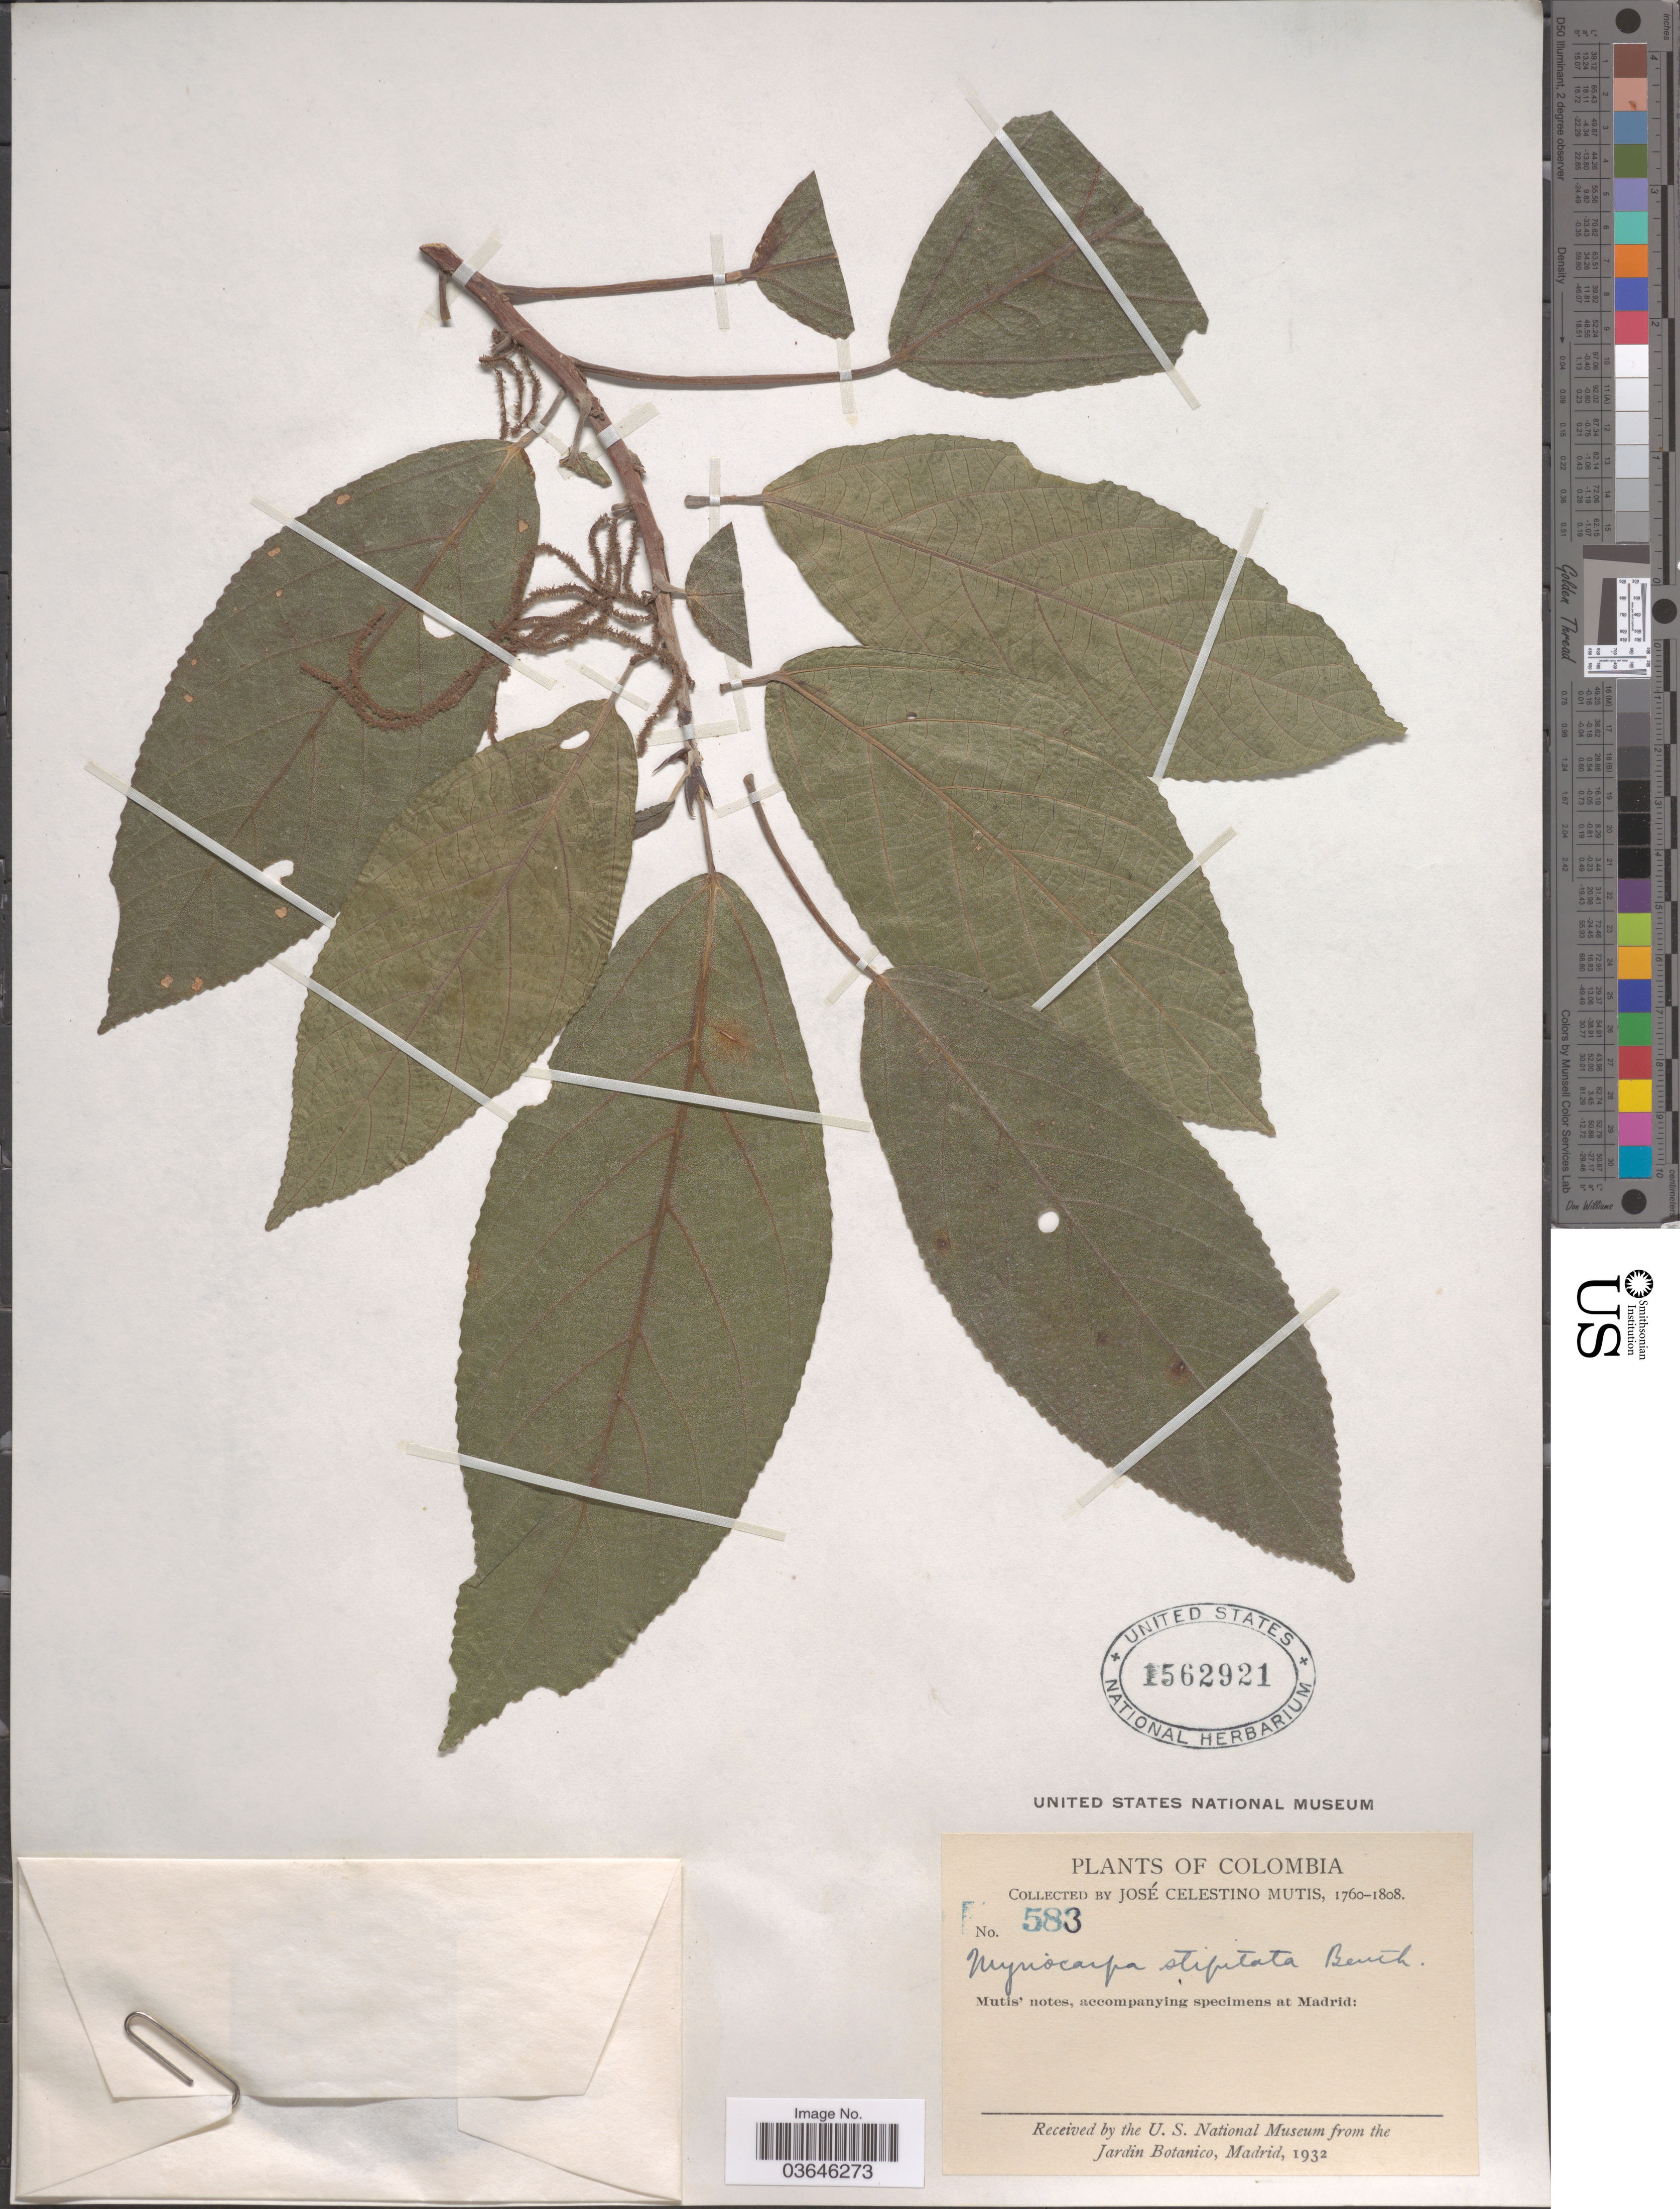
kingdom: Plantae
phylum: Tracheophyta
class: Magnoliopsida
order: Rosales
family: Urticaceae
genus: Myriocarpa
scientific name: Myriocarpa stipitata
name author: Benth.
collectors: J. C. B. Mutis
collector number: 583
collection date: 1760/1808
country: Colombia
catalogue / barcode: US 1562921